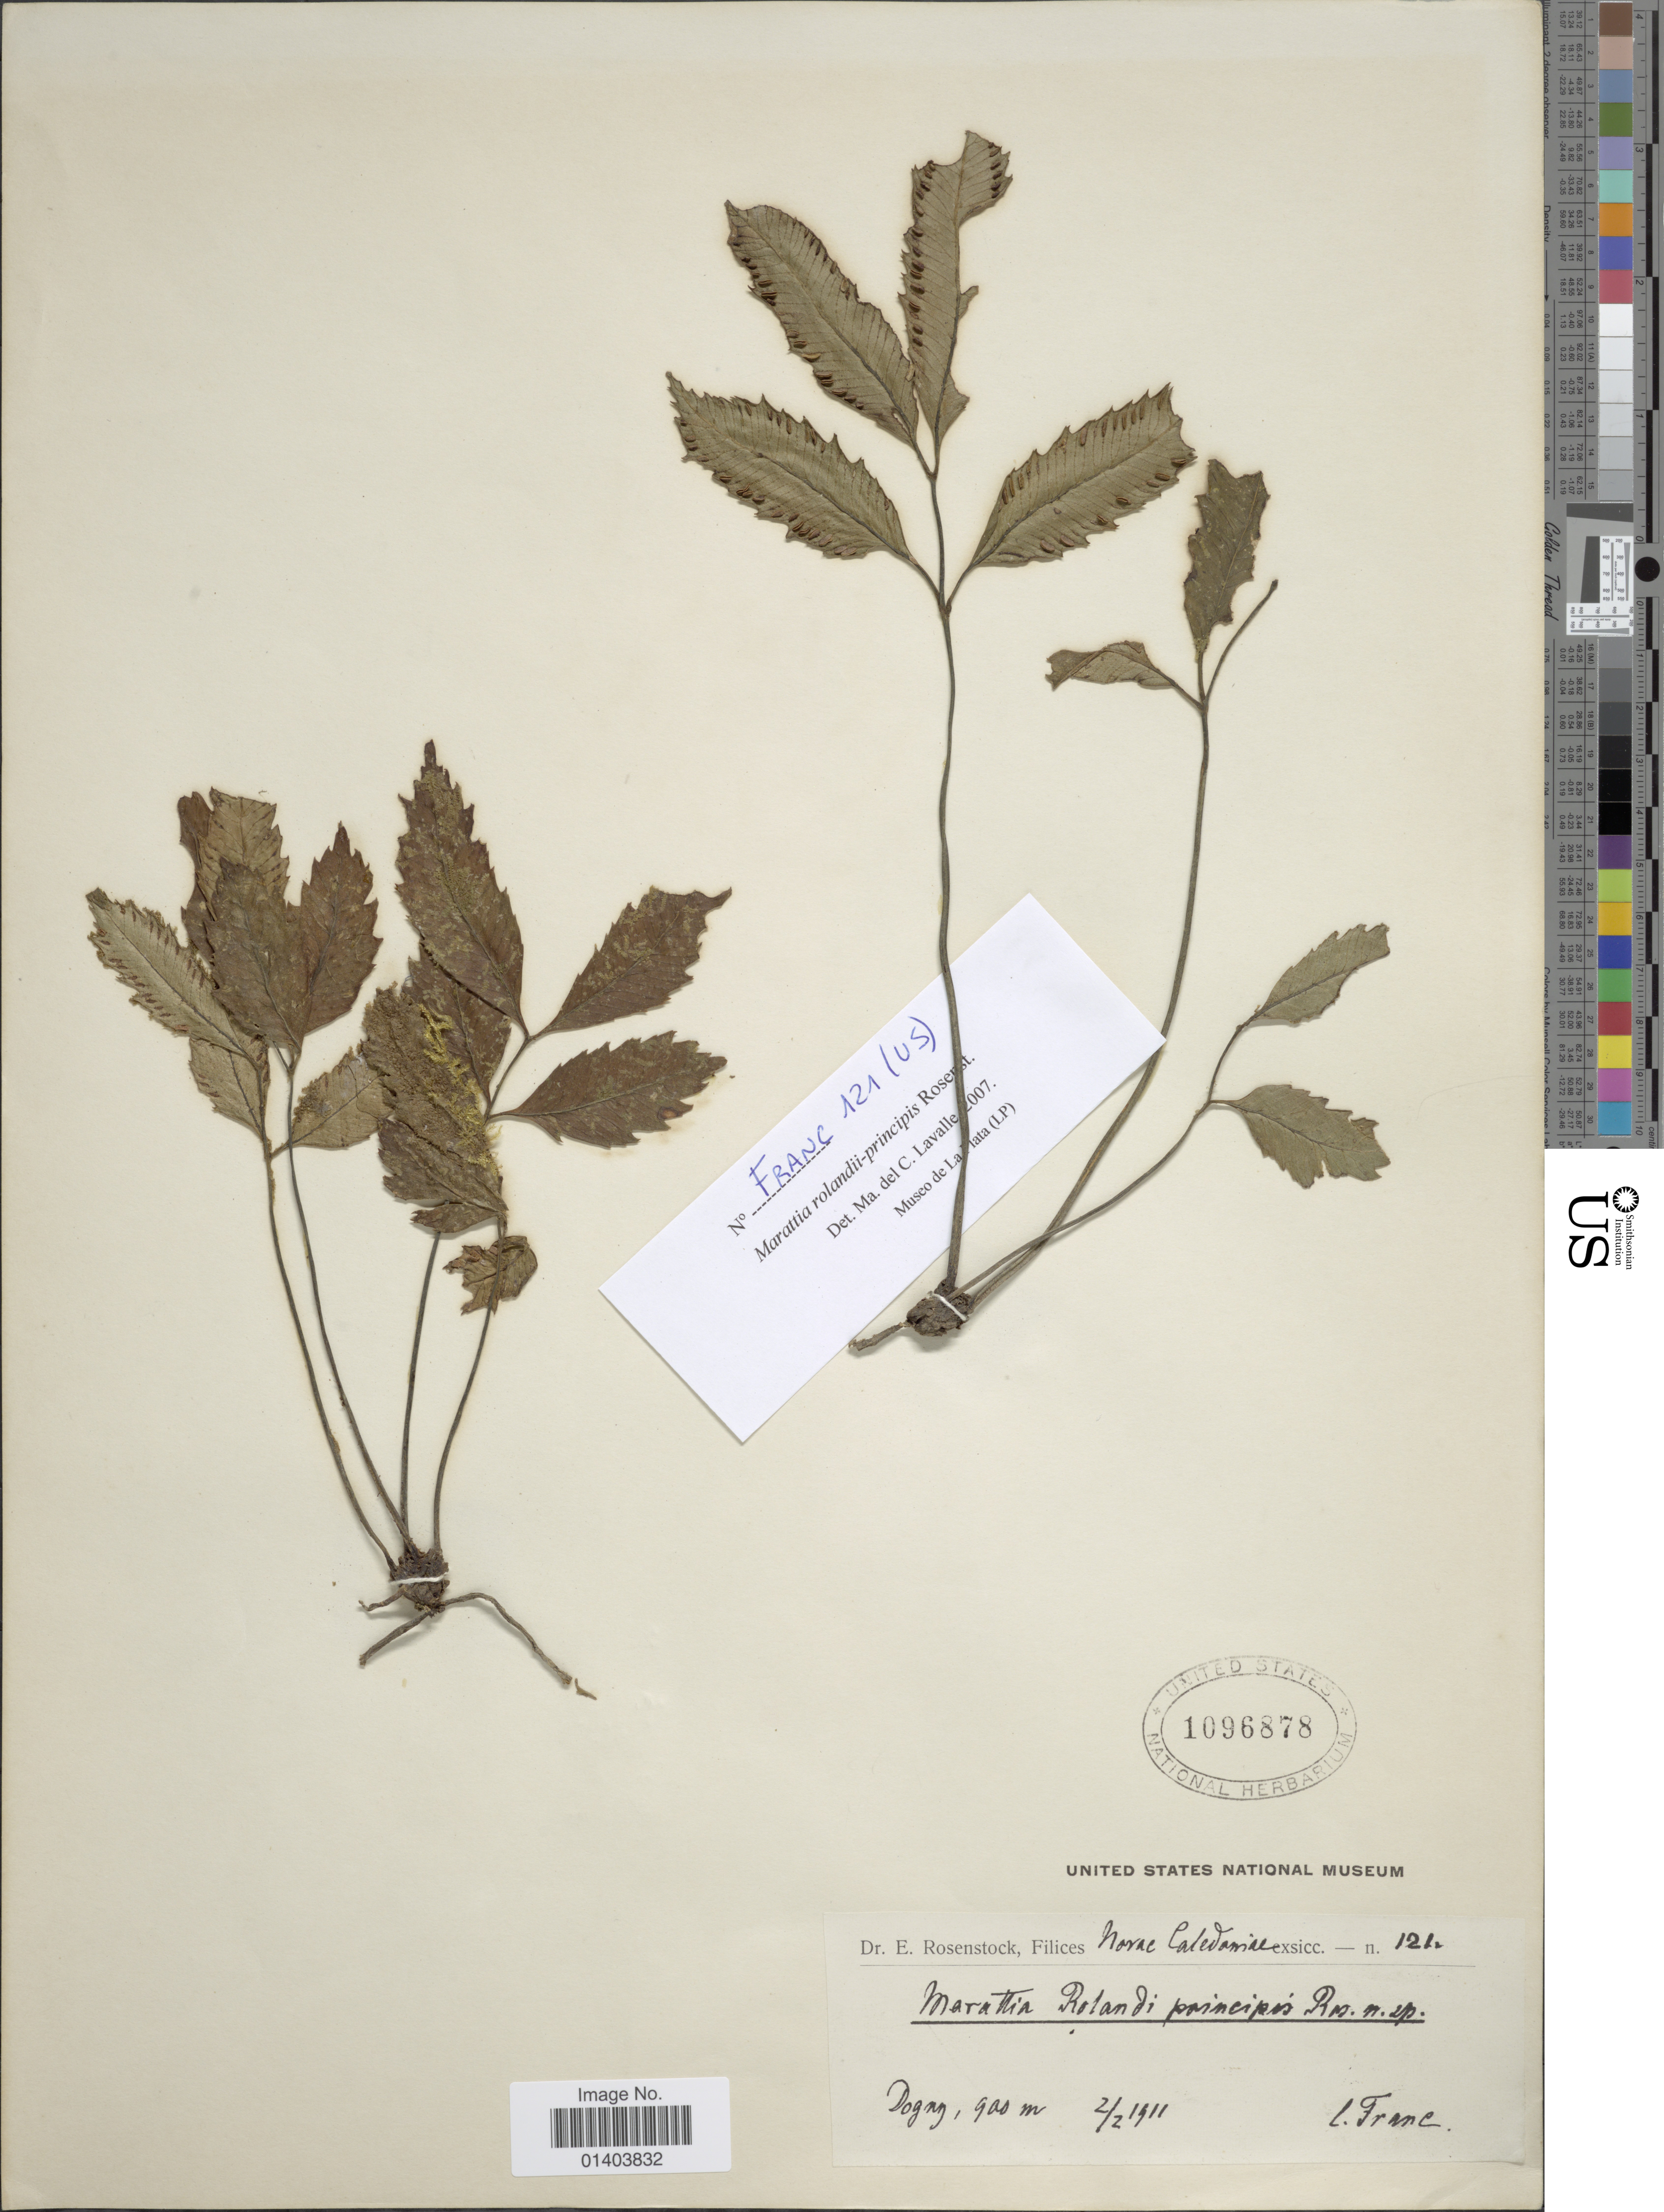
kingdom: Plantae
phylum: Tracheophyta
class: Polypodiopsida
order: Marattiales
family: Marattiaceae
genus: Ptisana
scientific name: Ptisana attenuata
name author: (Labill.) Murdock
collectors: I. Franc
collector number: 121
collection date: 1911-02-02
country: New Caledonia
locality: Dogny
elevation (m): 900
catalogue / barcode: US 1096878